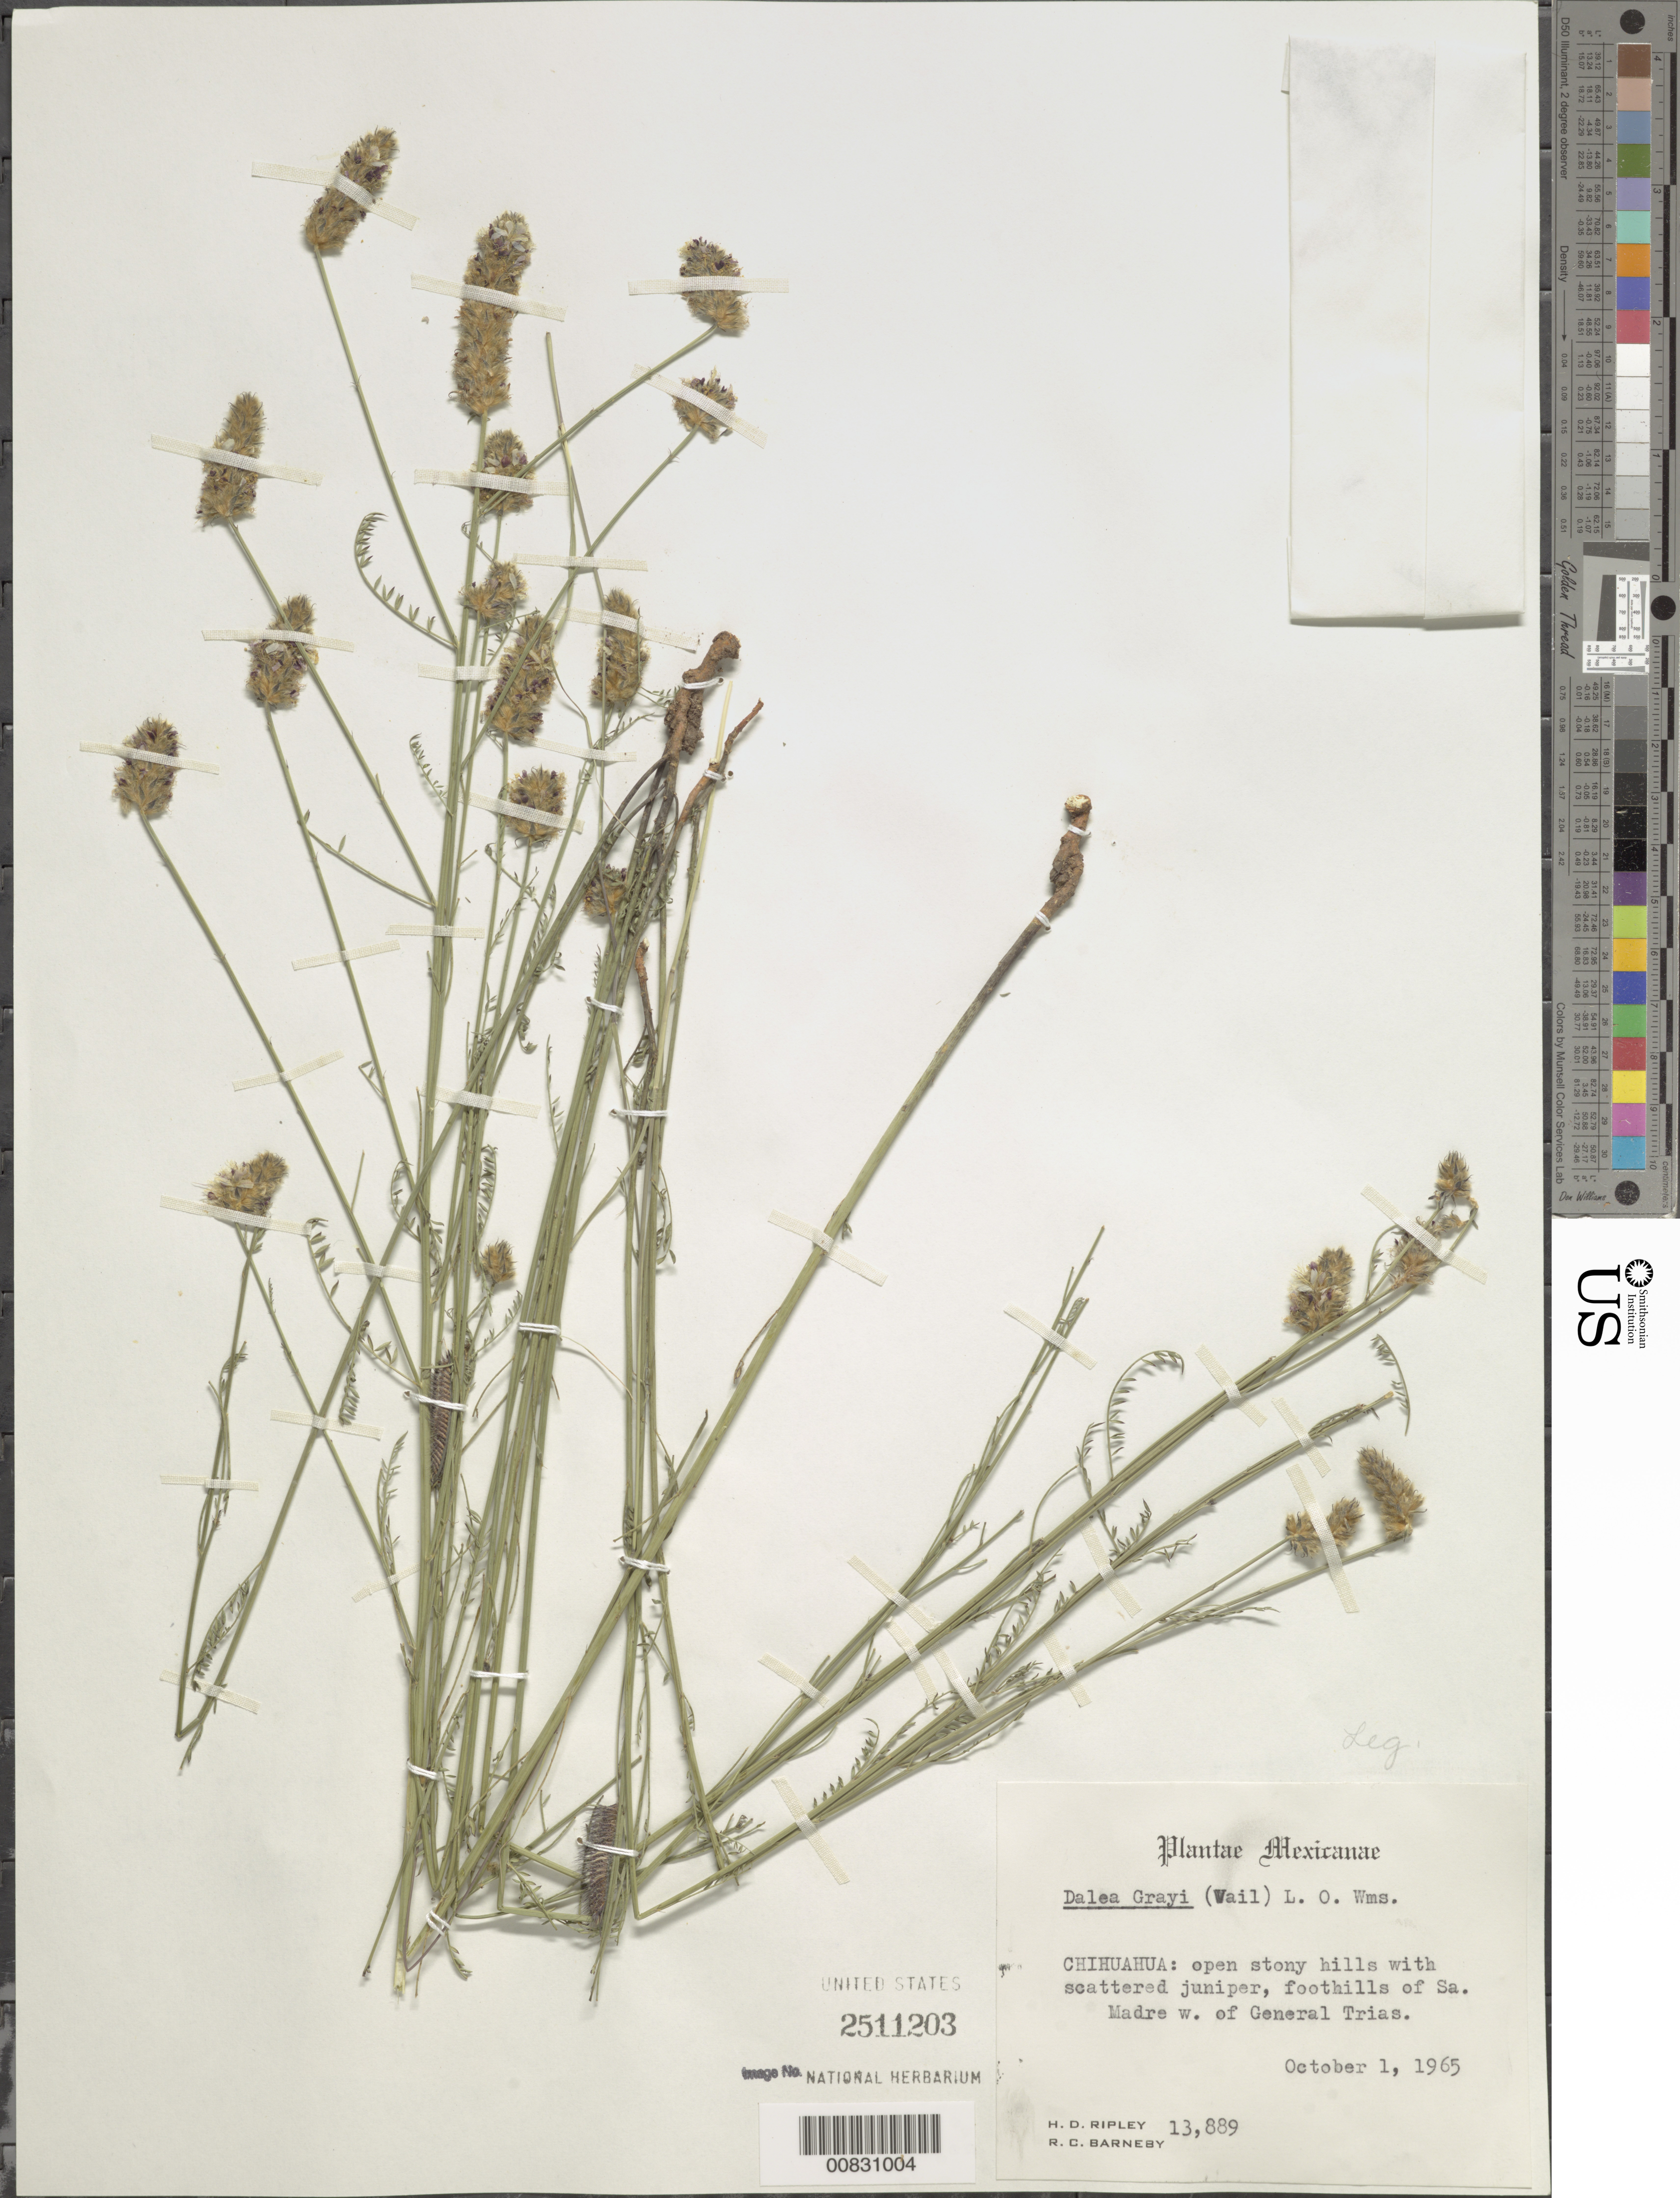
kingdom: Plantae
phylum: Tracheophyta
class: Magnoliopsida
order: Fabales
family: Fabaceae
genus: Dalea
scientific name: Dalea grayi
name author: (Vail) L.O. Williams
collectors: H. Ripley & Berneby, R. C.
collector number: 13889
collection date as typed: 01 Oct 1965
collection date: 1965-10-01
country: Mexico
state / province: Chihuahua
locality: Foothills of Sierra Madre W of General Trias.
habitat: Open stony hills with scattered juniper.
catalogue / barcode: US 2511203